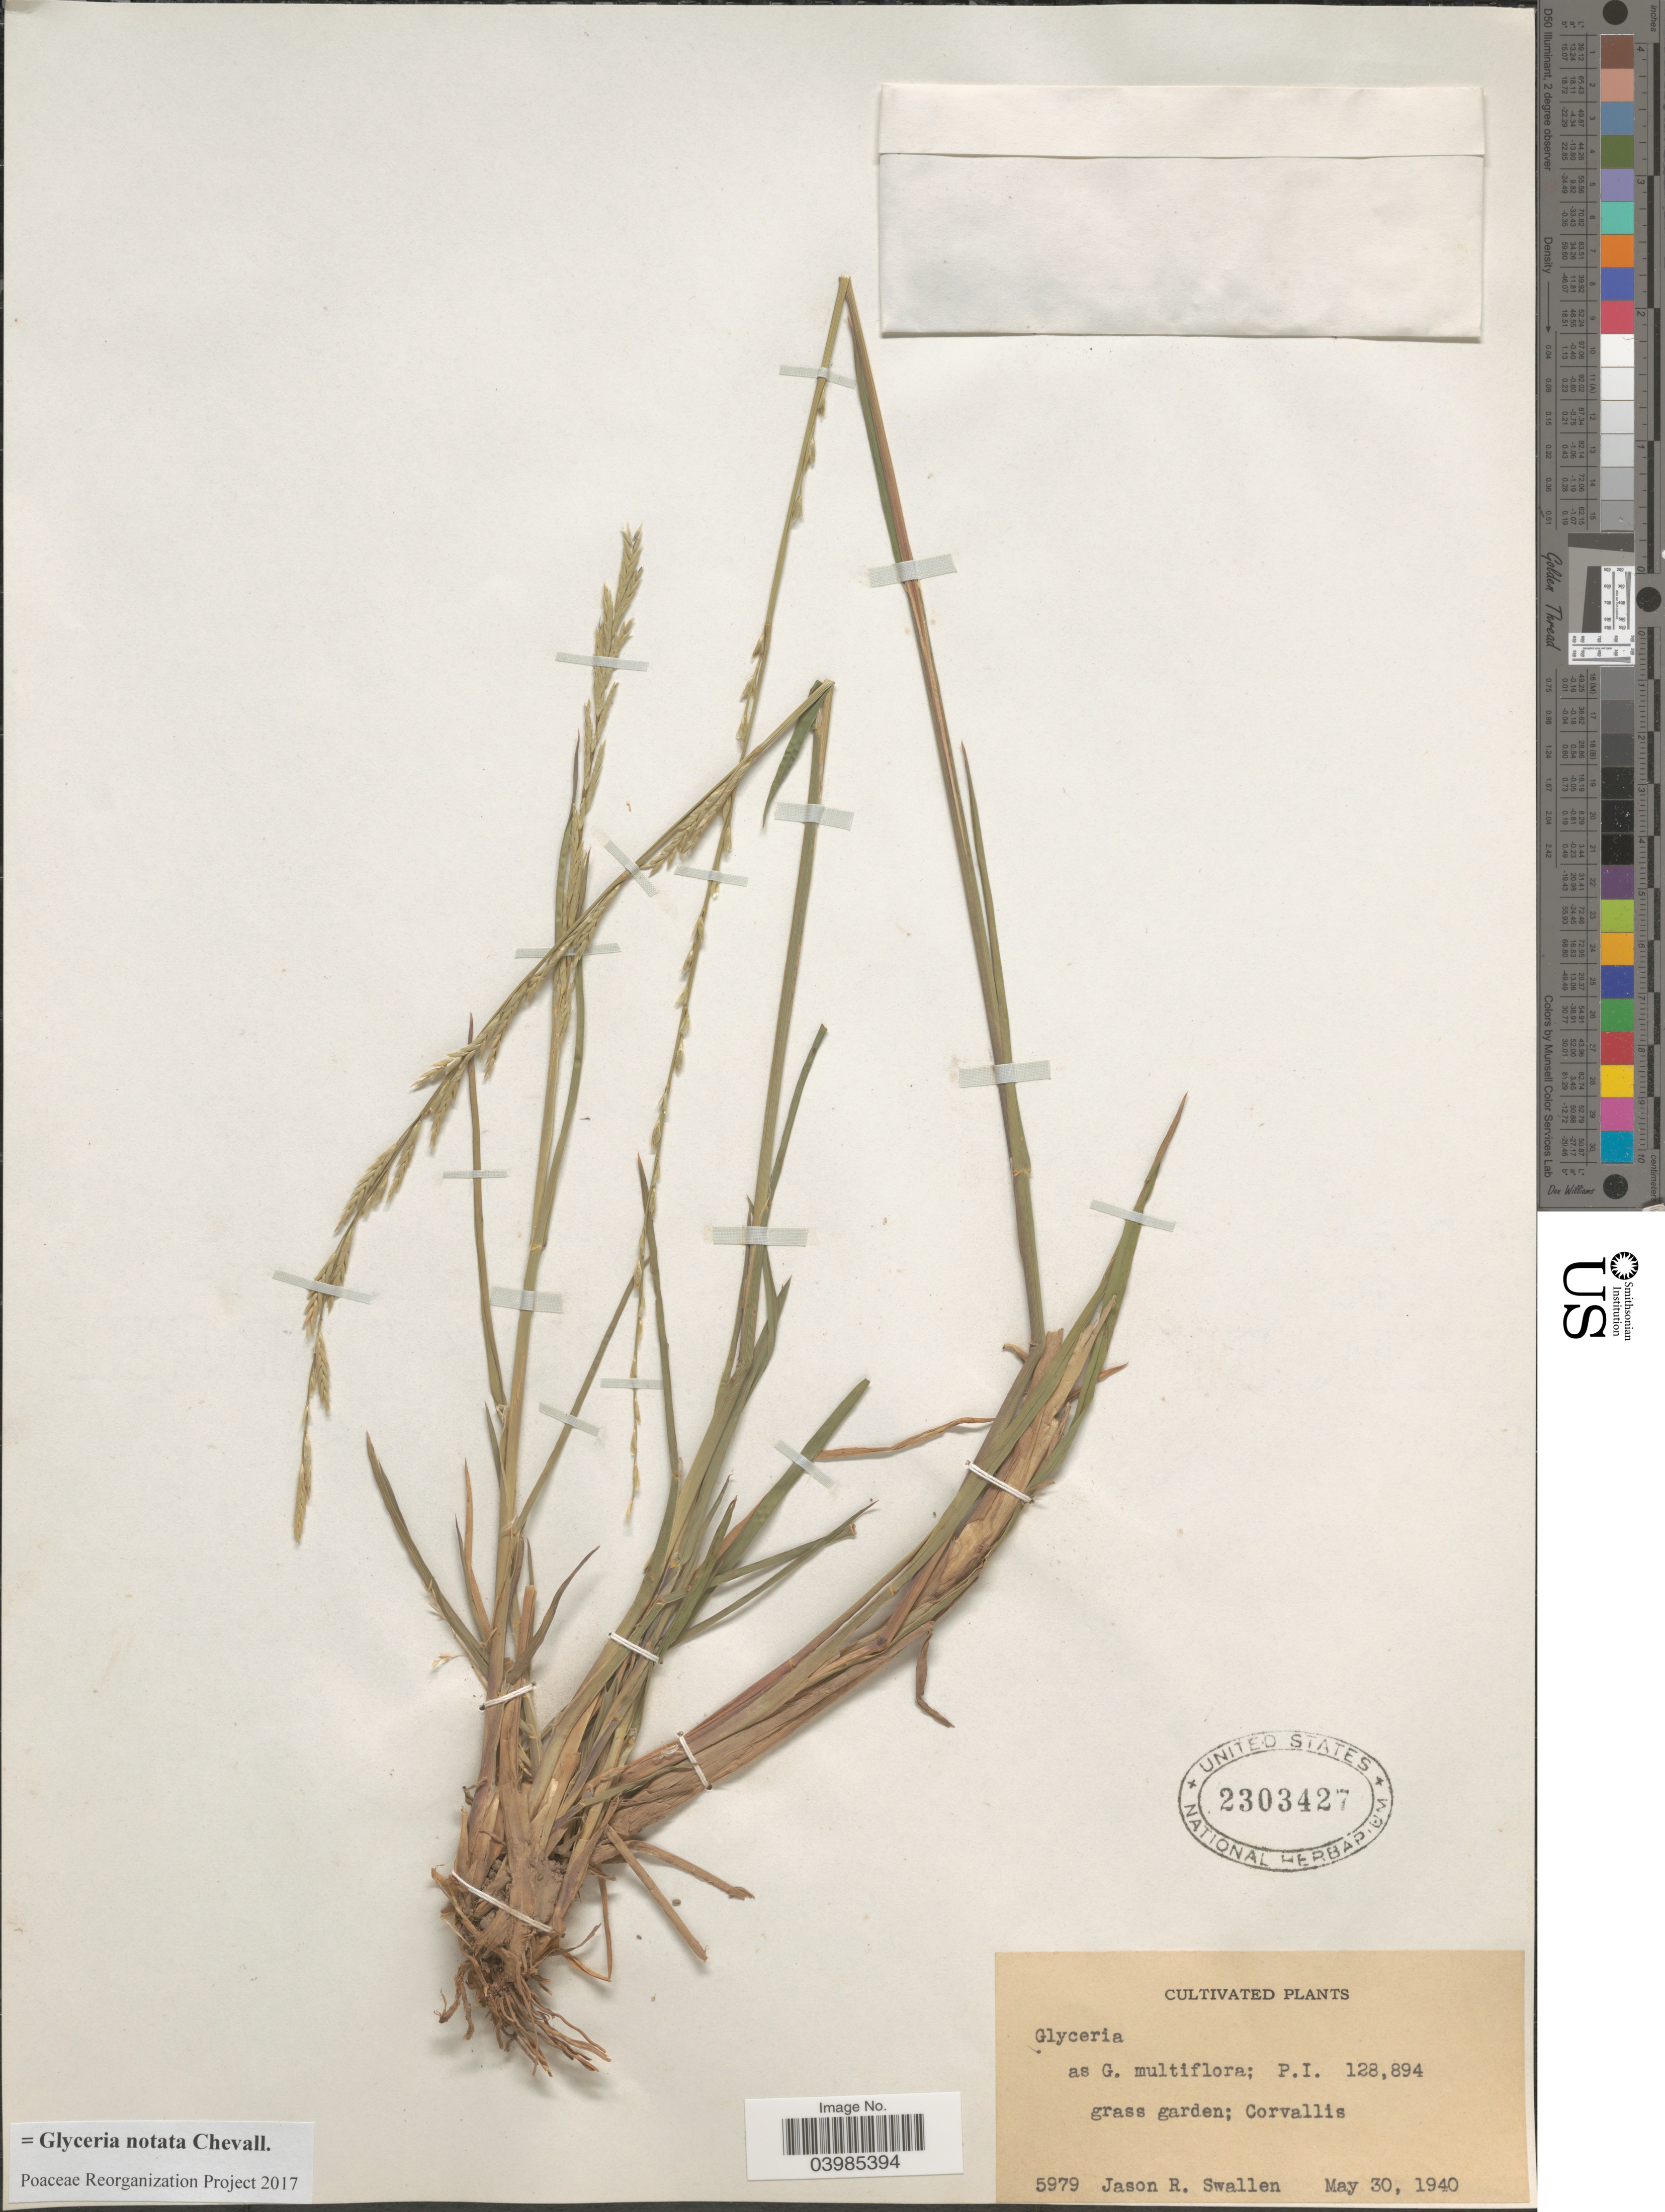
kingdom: Plantae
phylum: Tracheophyta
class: Liliopsida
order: Poales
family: Poaceae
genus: Glyceria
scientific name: Glyceria notata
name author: Chevall.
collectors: J. R. Swallen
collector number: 5979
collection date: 1940-05-30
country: United States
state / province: Oregon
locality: Grass garden; Corvallis.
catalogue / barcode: US 2303427